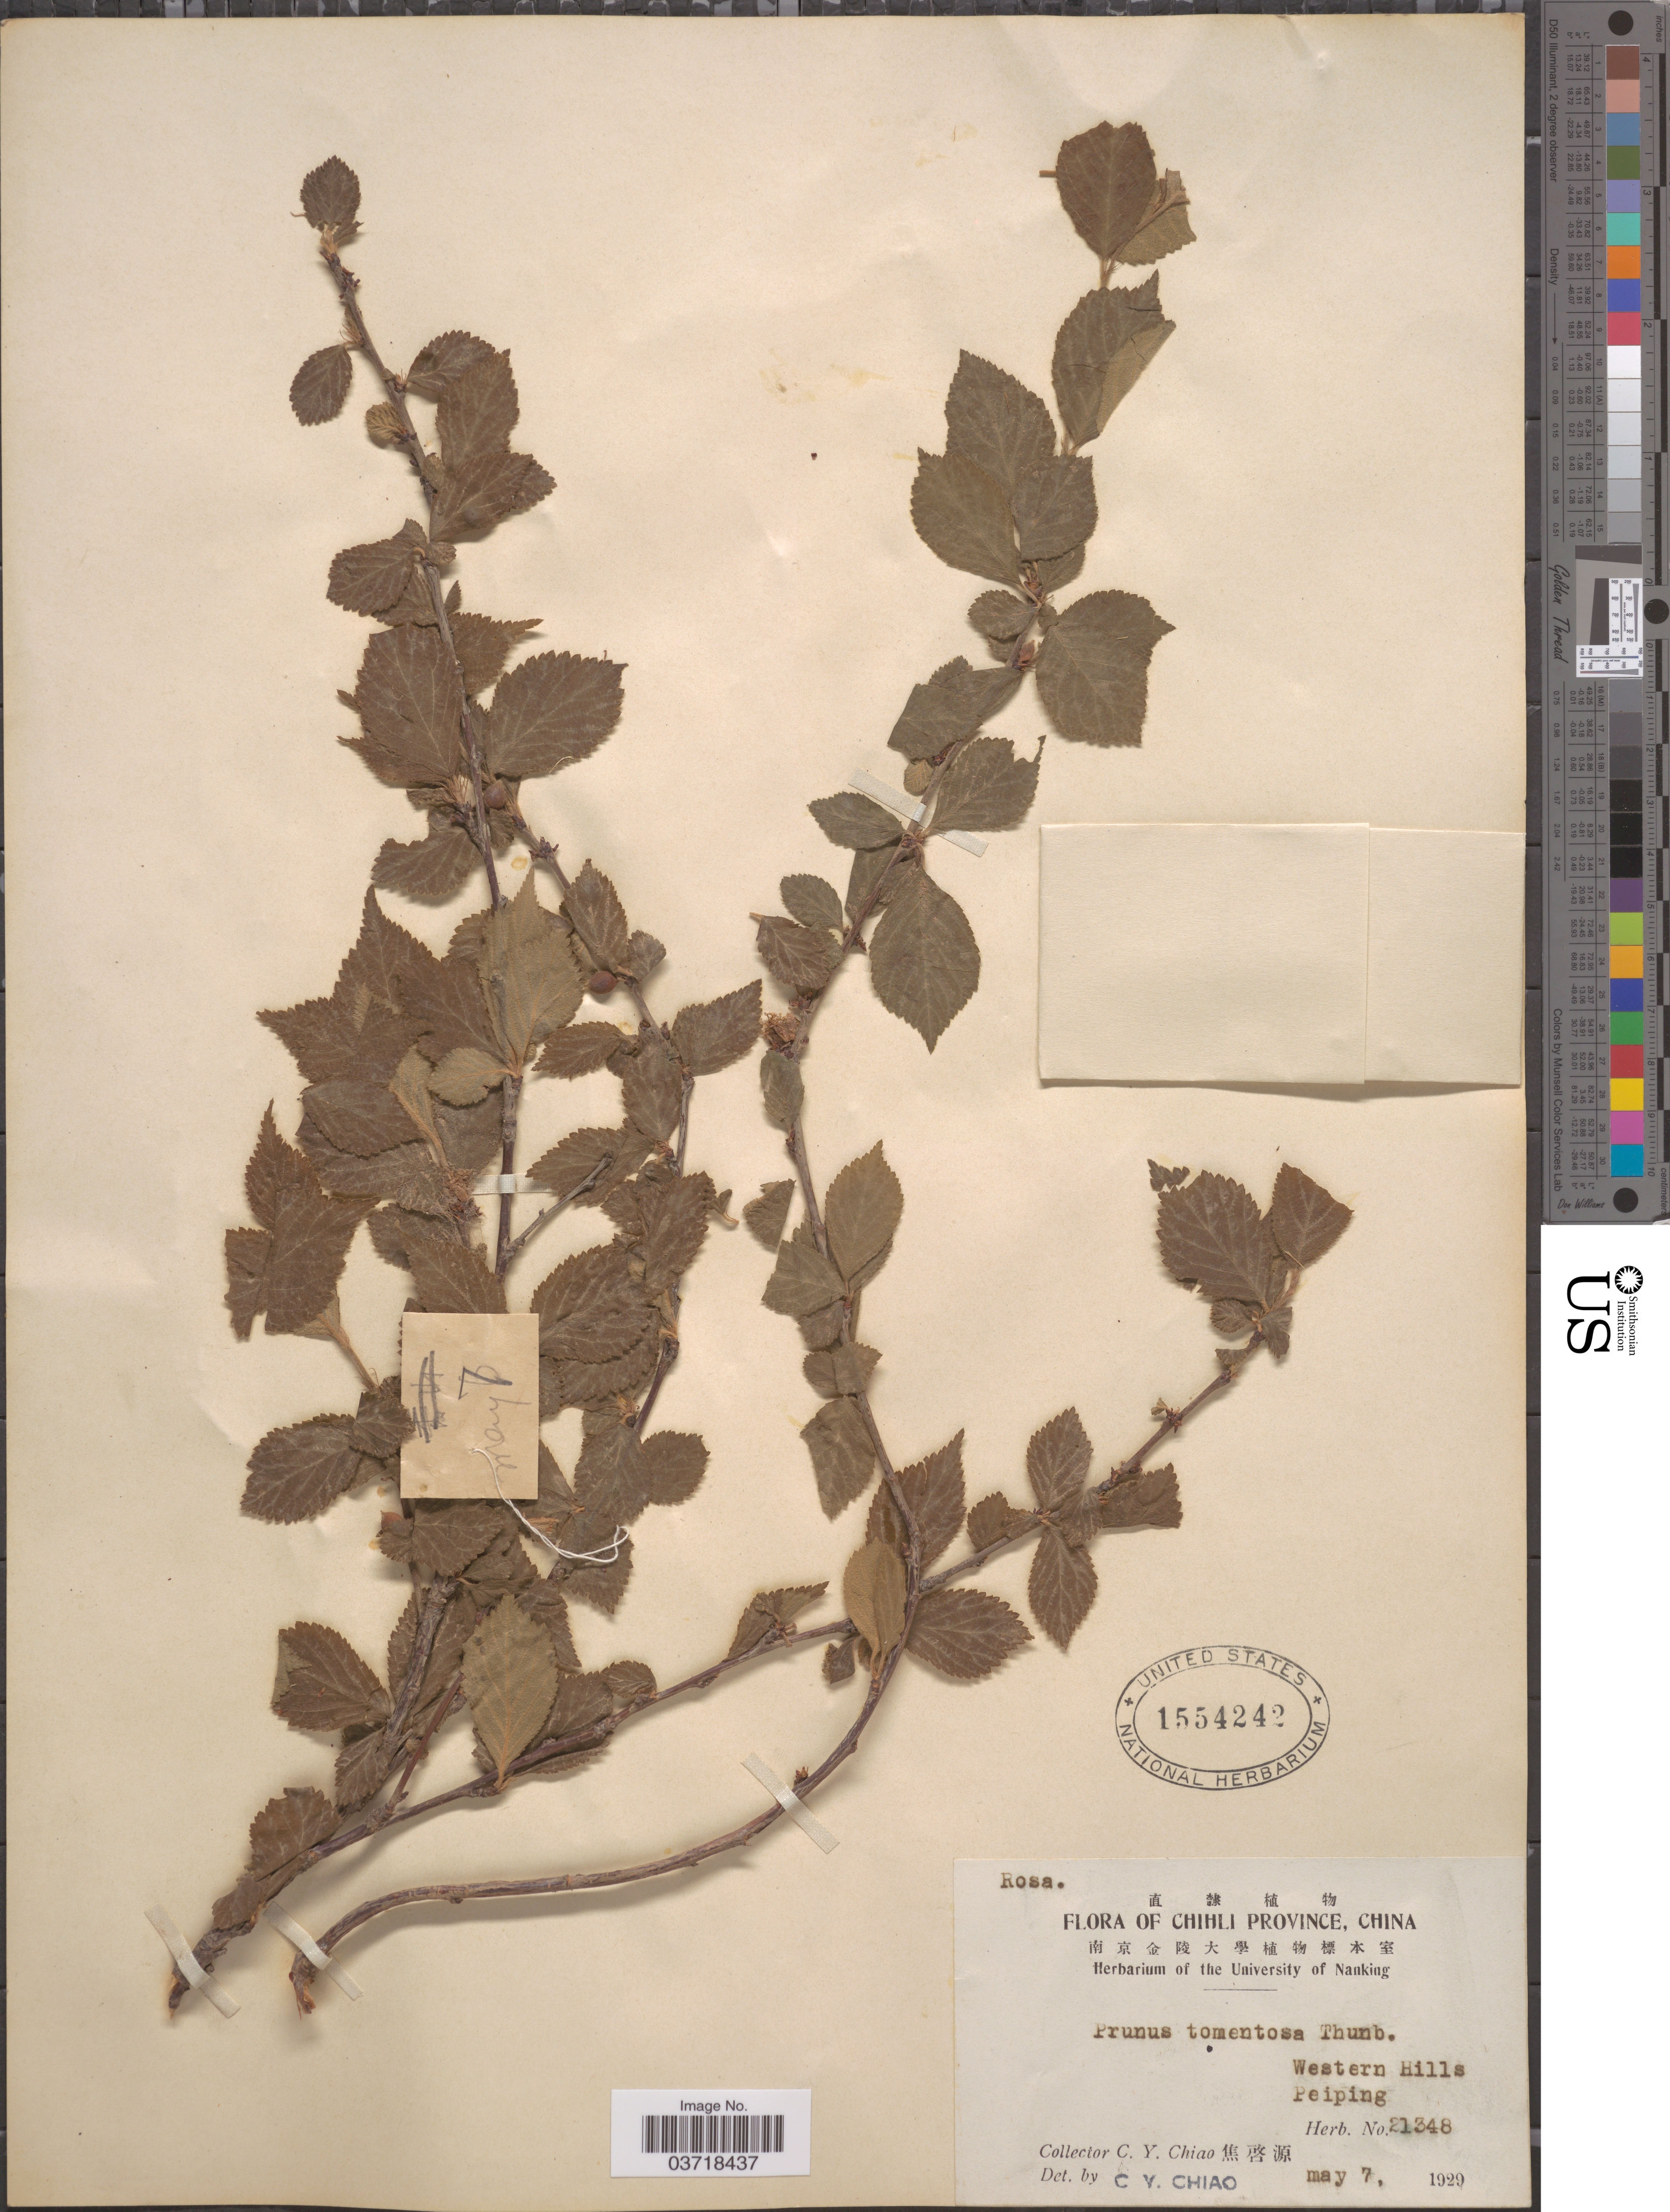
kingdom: Plantae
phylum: Tracheophyta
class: Magnoliopsida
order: Rosales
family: Rosaceae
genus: Prunus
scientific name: Prunus tomentosa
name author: Thunb.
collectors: C. Y. Chiao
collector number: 21348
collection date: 1929-05-07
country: China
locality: Chihli Province. Western Hills. Peiping.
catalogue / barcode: US 1554242